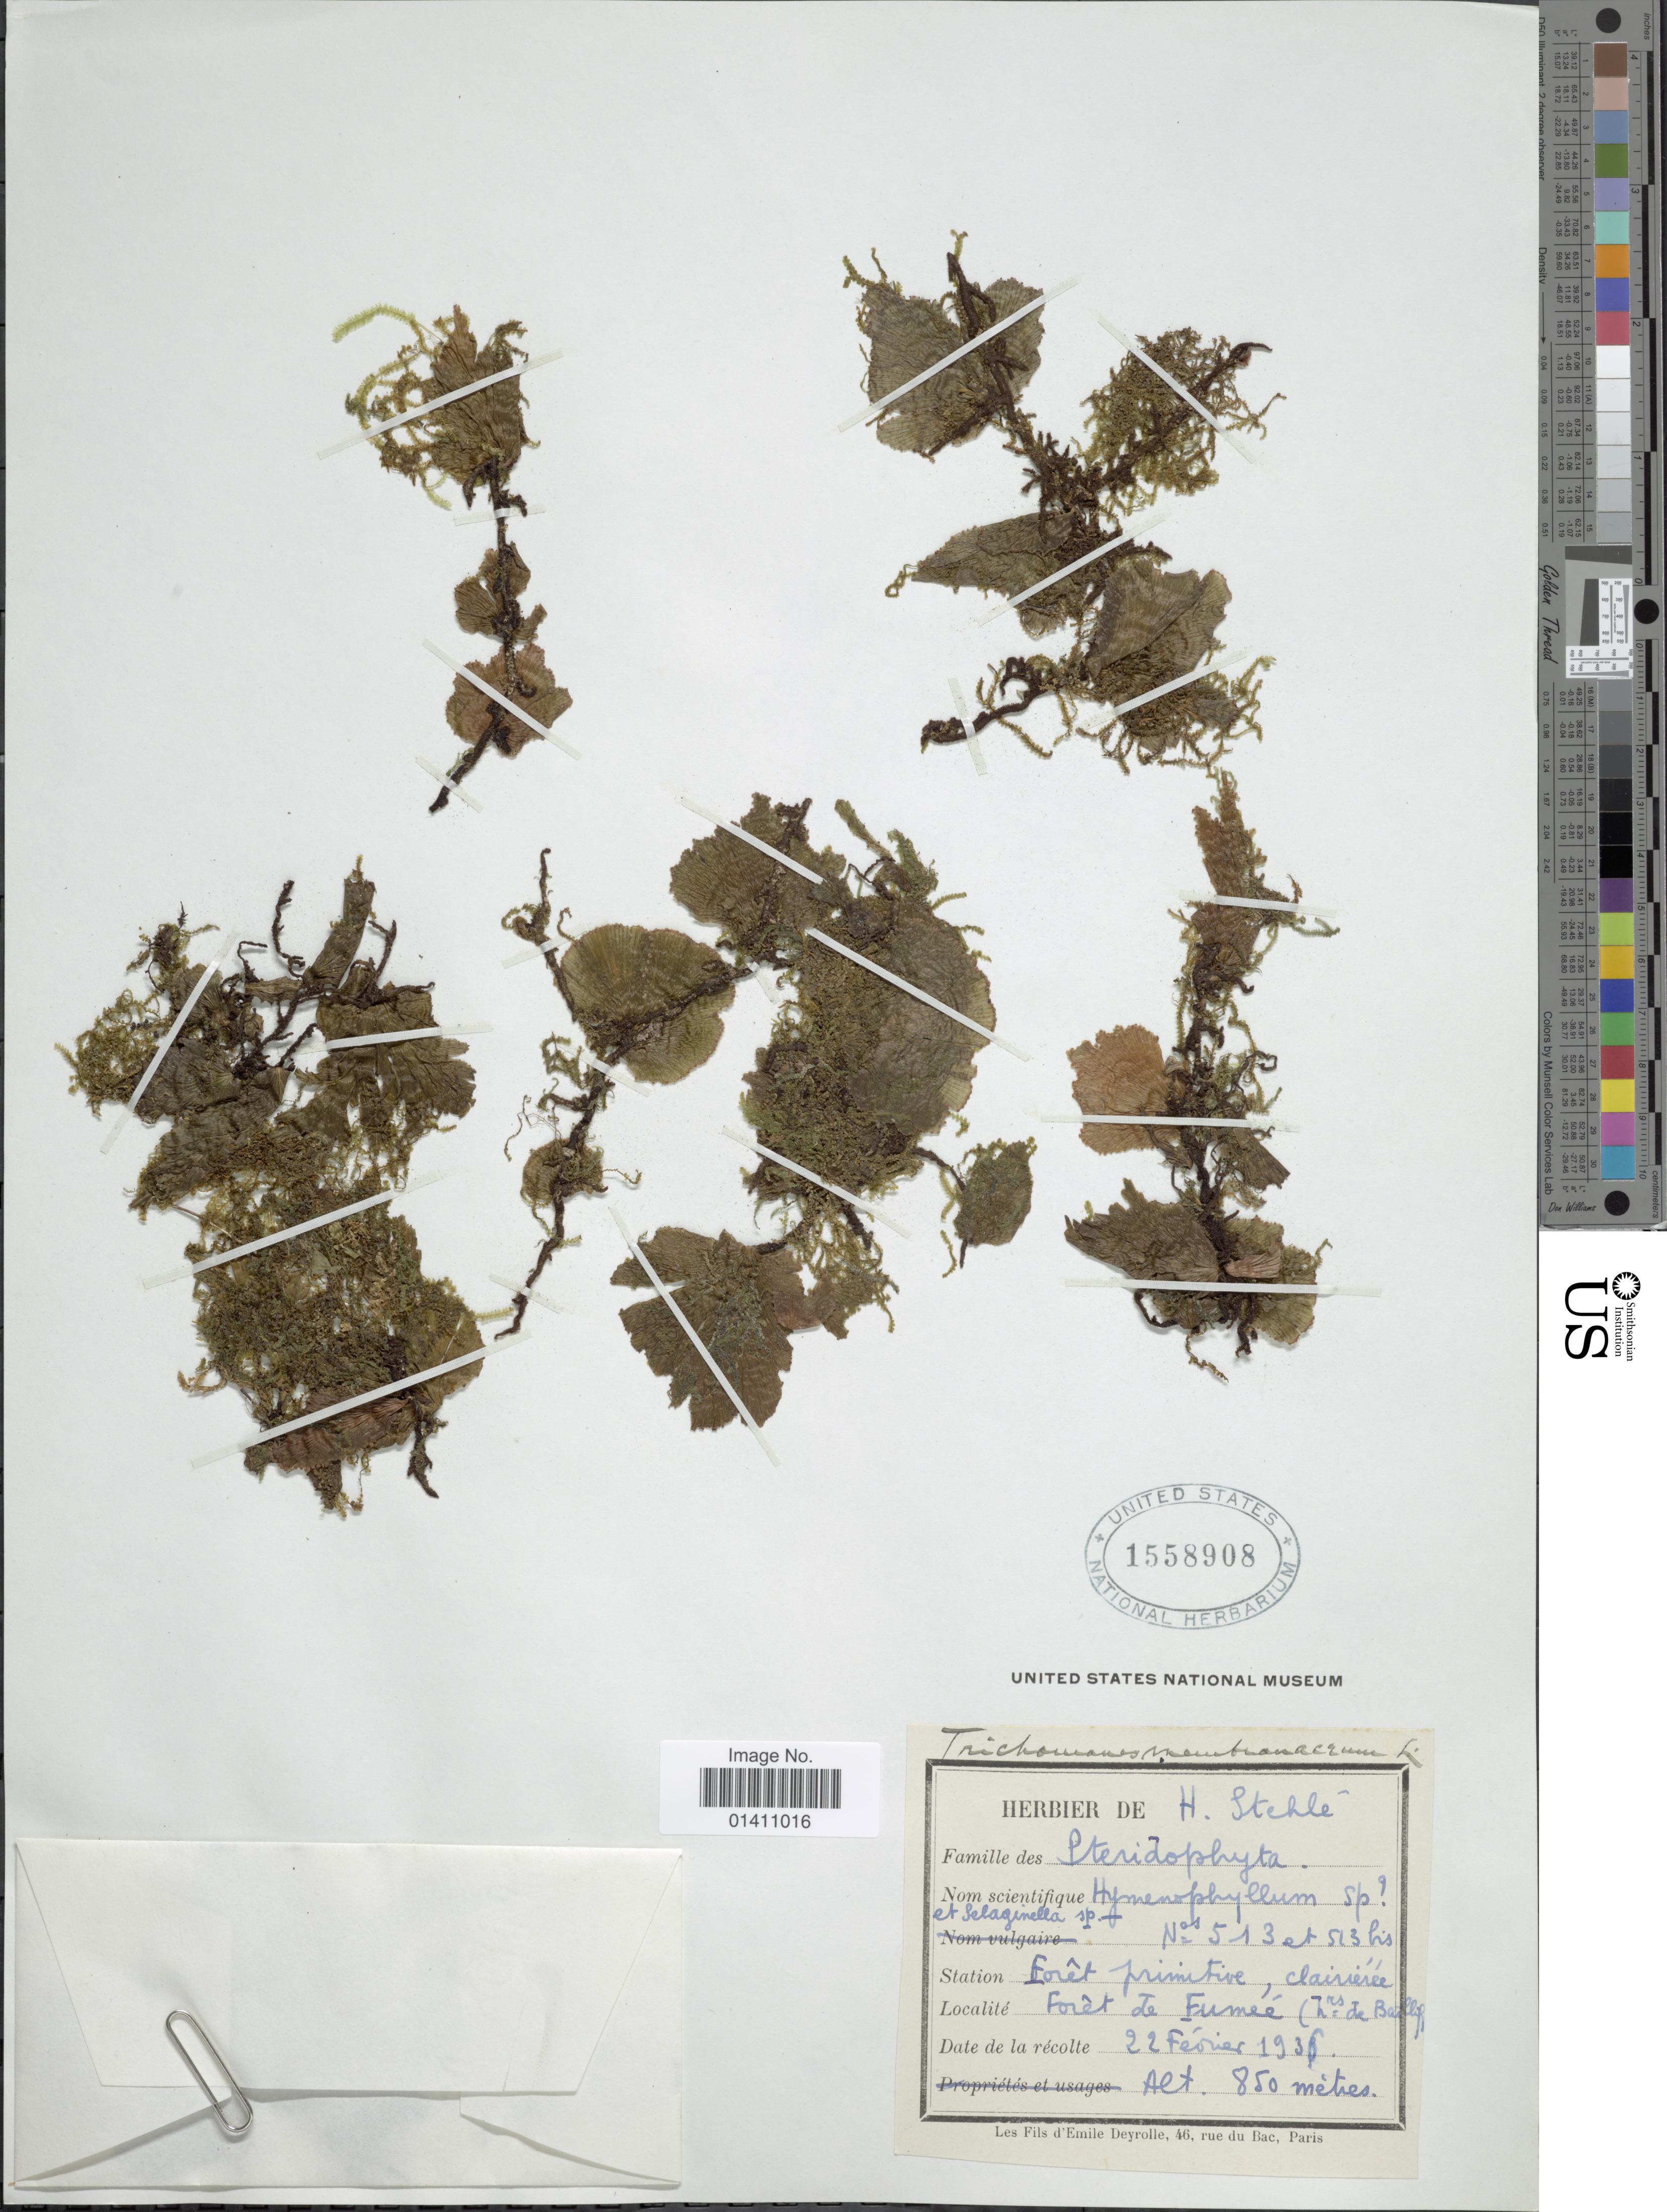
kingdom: Plantae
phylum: Tracheophyta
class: Polypodiopsida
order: Hymenophyllales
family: Hymenophyllaceae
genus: Didymoglossum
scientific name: Didymoglossum membranaceum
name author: (L.) Vareschi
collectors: H. Stehlé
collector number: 513 / 513 bis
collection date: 1936-02-22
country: Guadeloupe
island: Leeward Is.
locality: Forêt de Fumée (hrs. de Baillif).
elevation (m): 850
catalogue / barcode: US 1558908